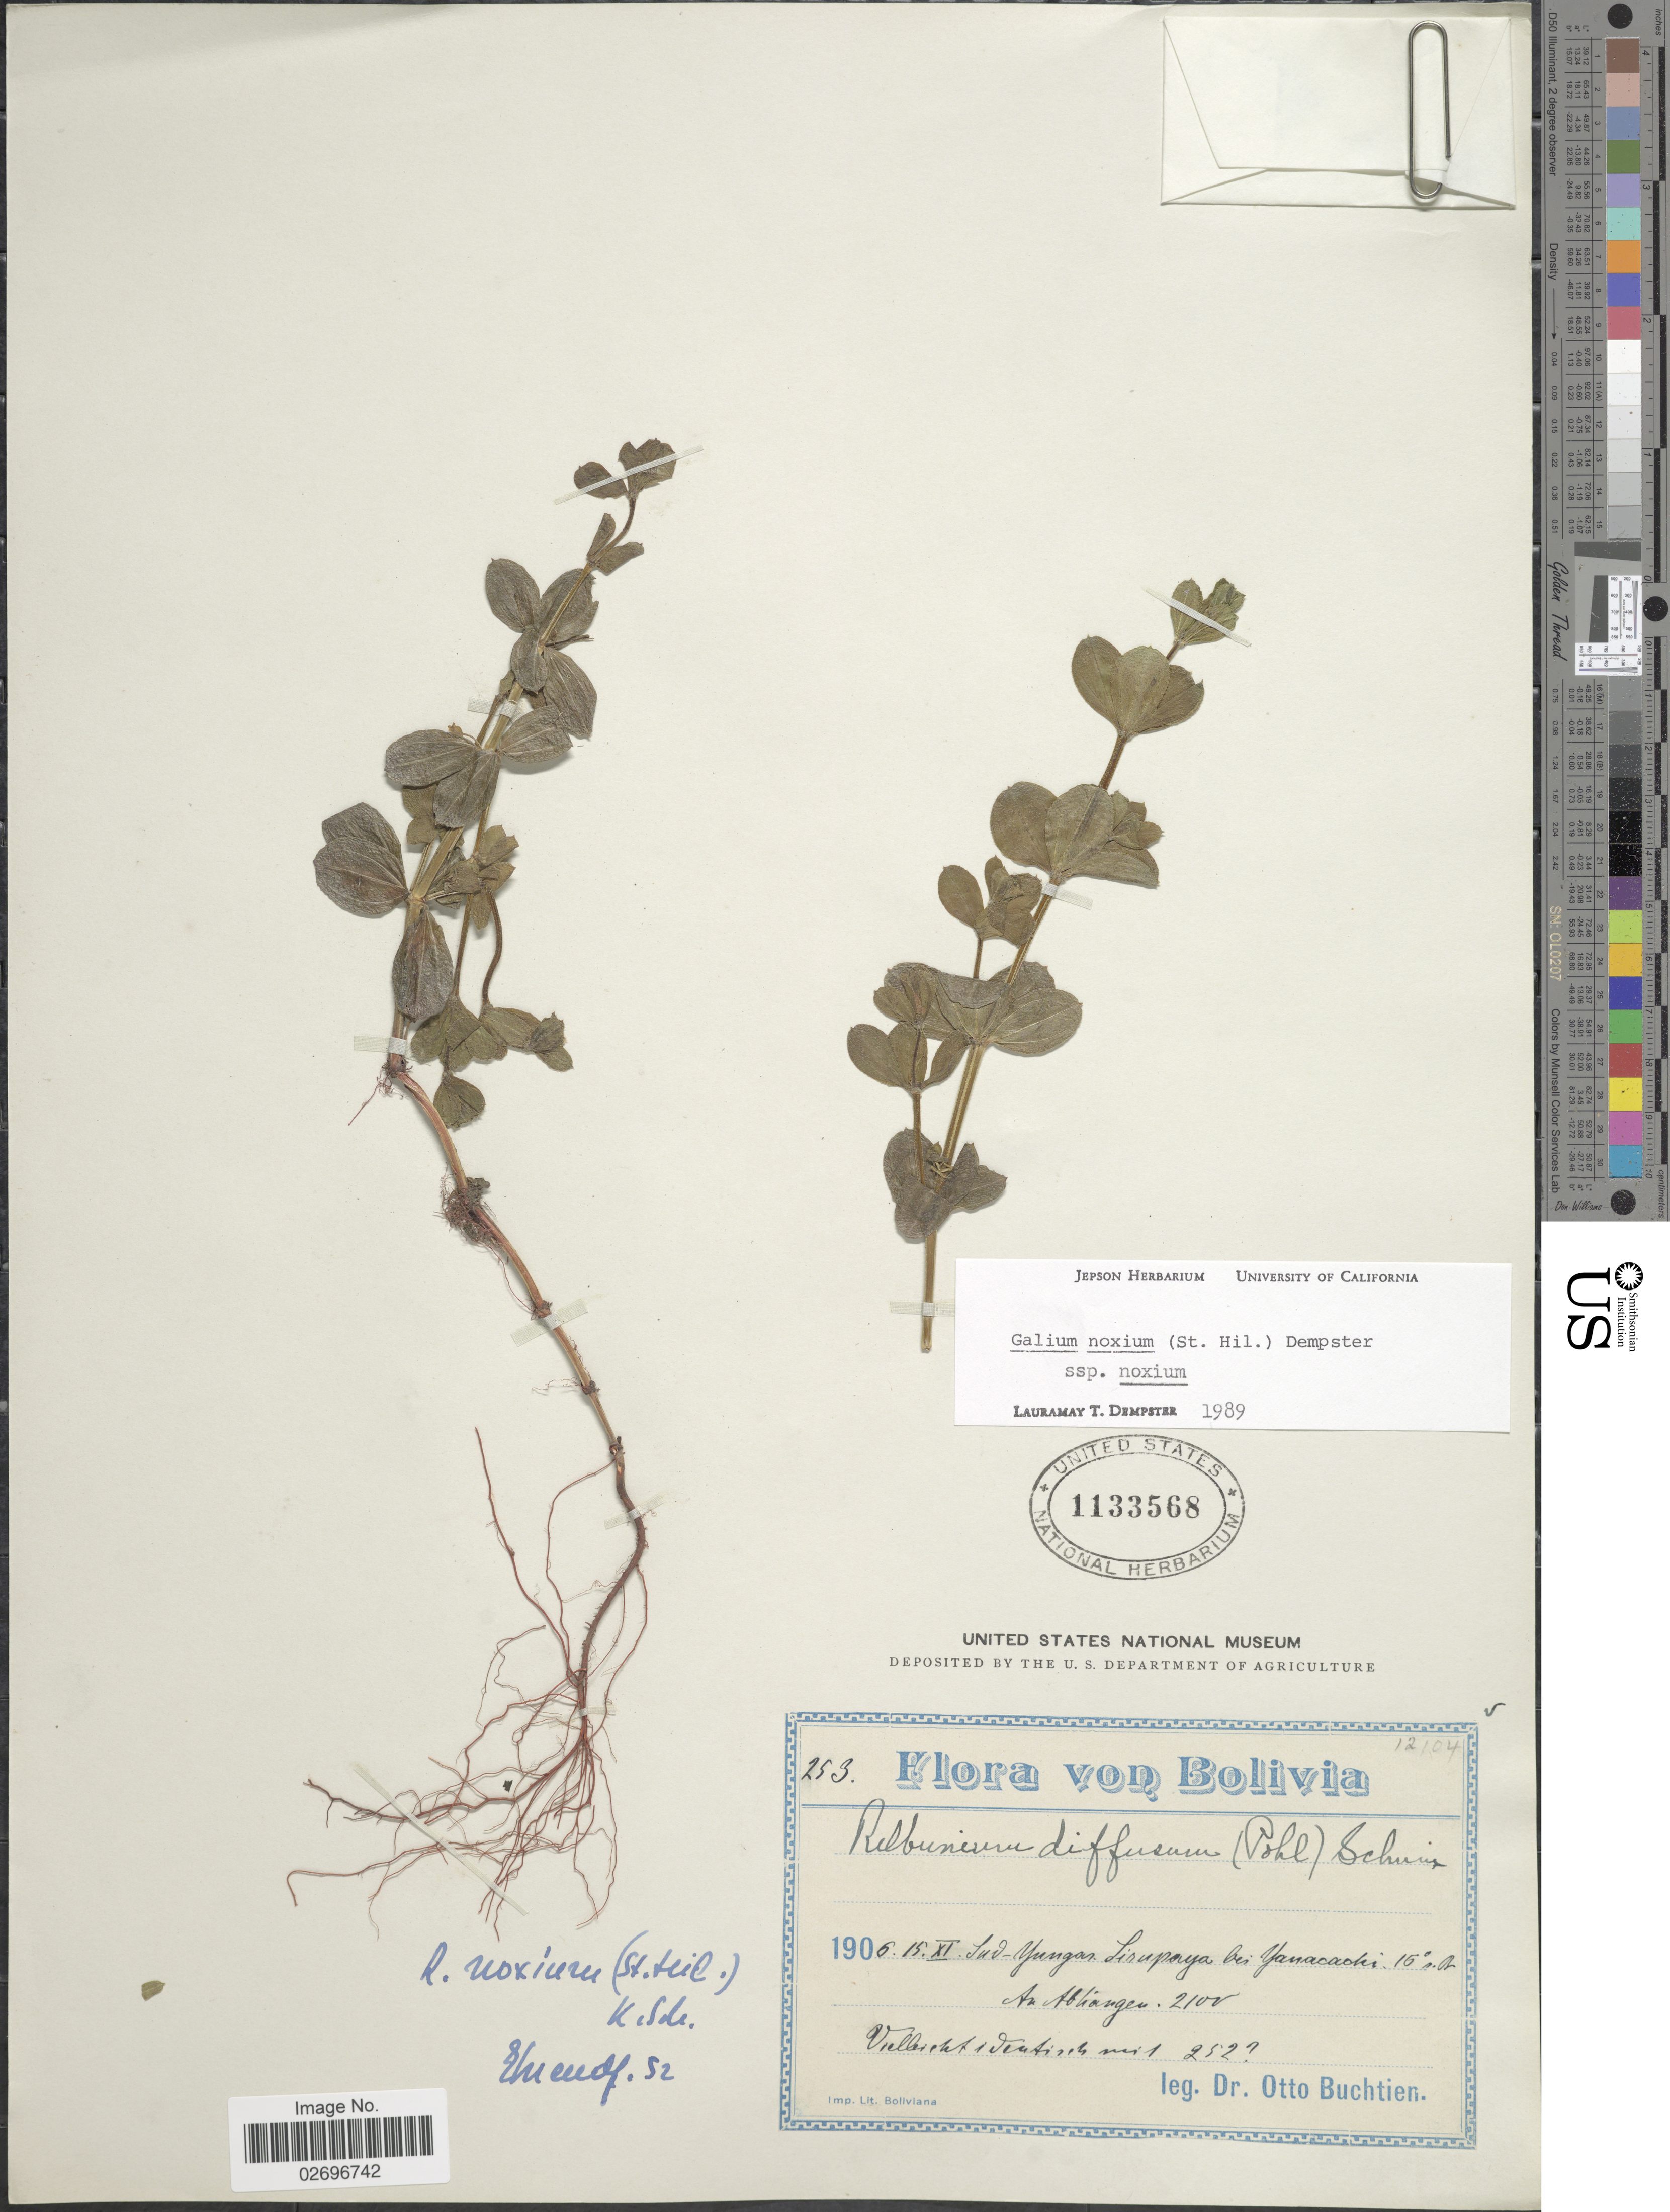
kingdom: Plantae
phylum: Tracheophyta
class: Magnoliopsida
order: Gentianales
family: Rubiaceae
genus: Galium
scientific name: Galium noxium subsp. noxium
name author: (A. St.-Hil.) Dempster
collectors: O. Buchtien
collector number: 253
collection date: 1906-11-15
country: Bolivia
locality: Sud-Yungas Sirapaya bei Yanacachi. 16° s. Br.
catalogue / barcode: US 1133568